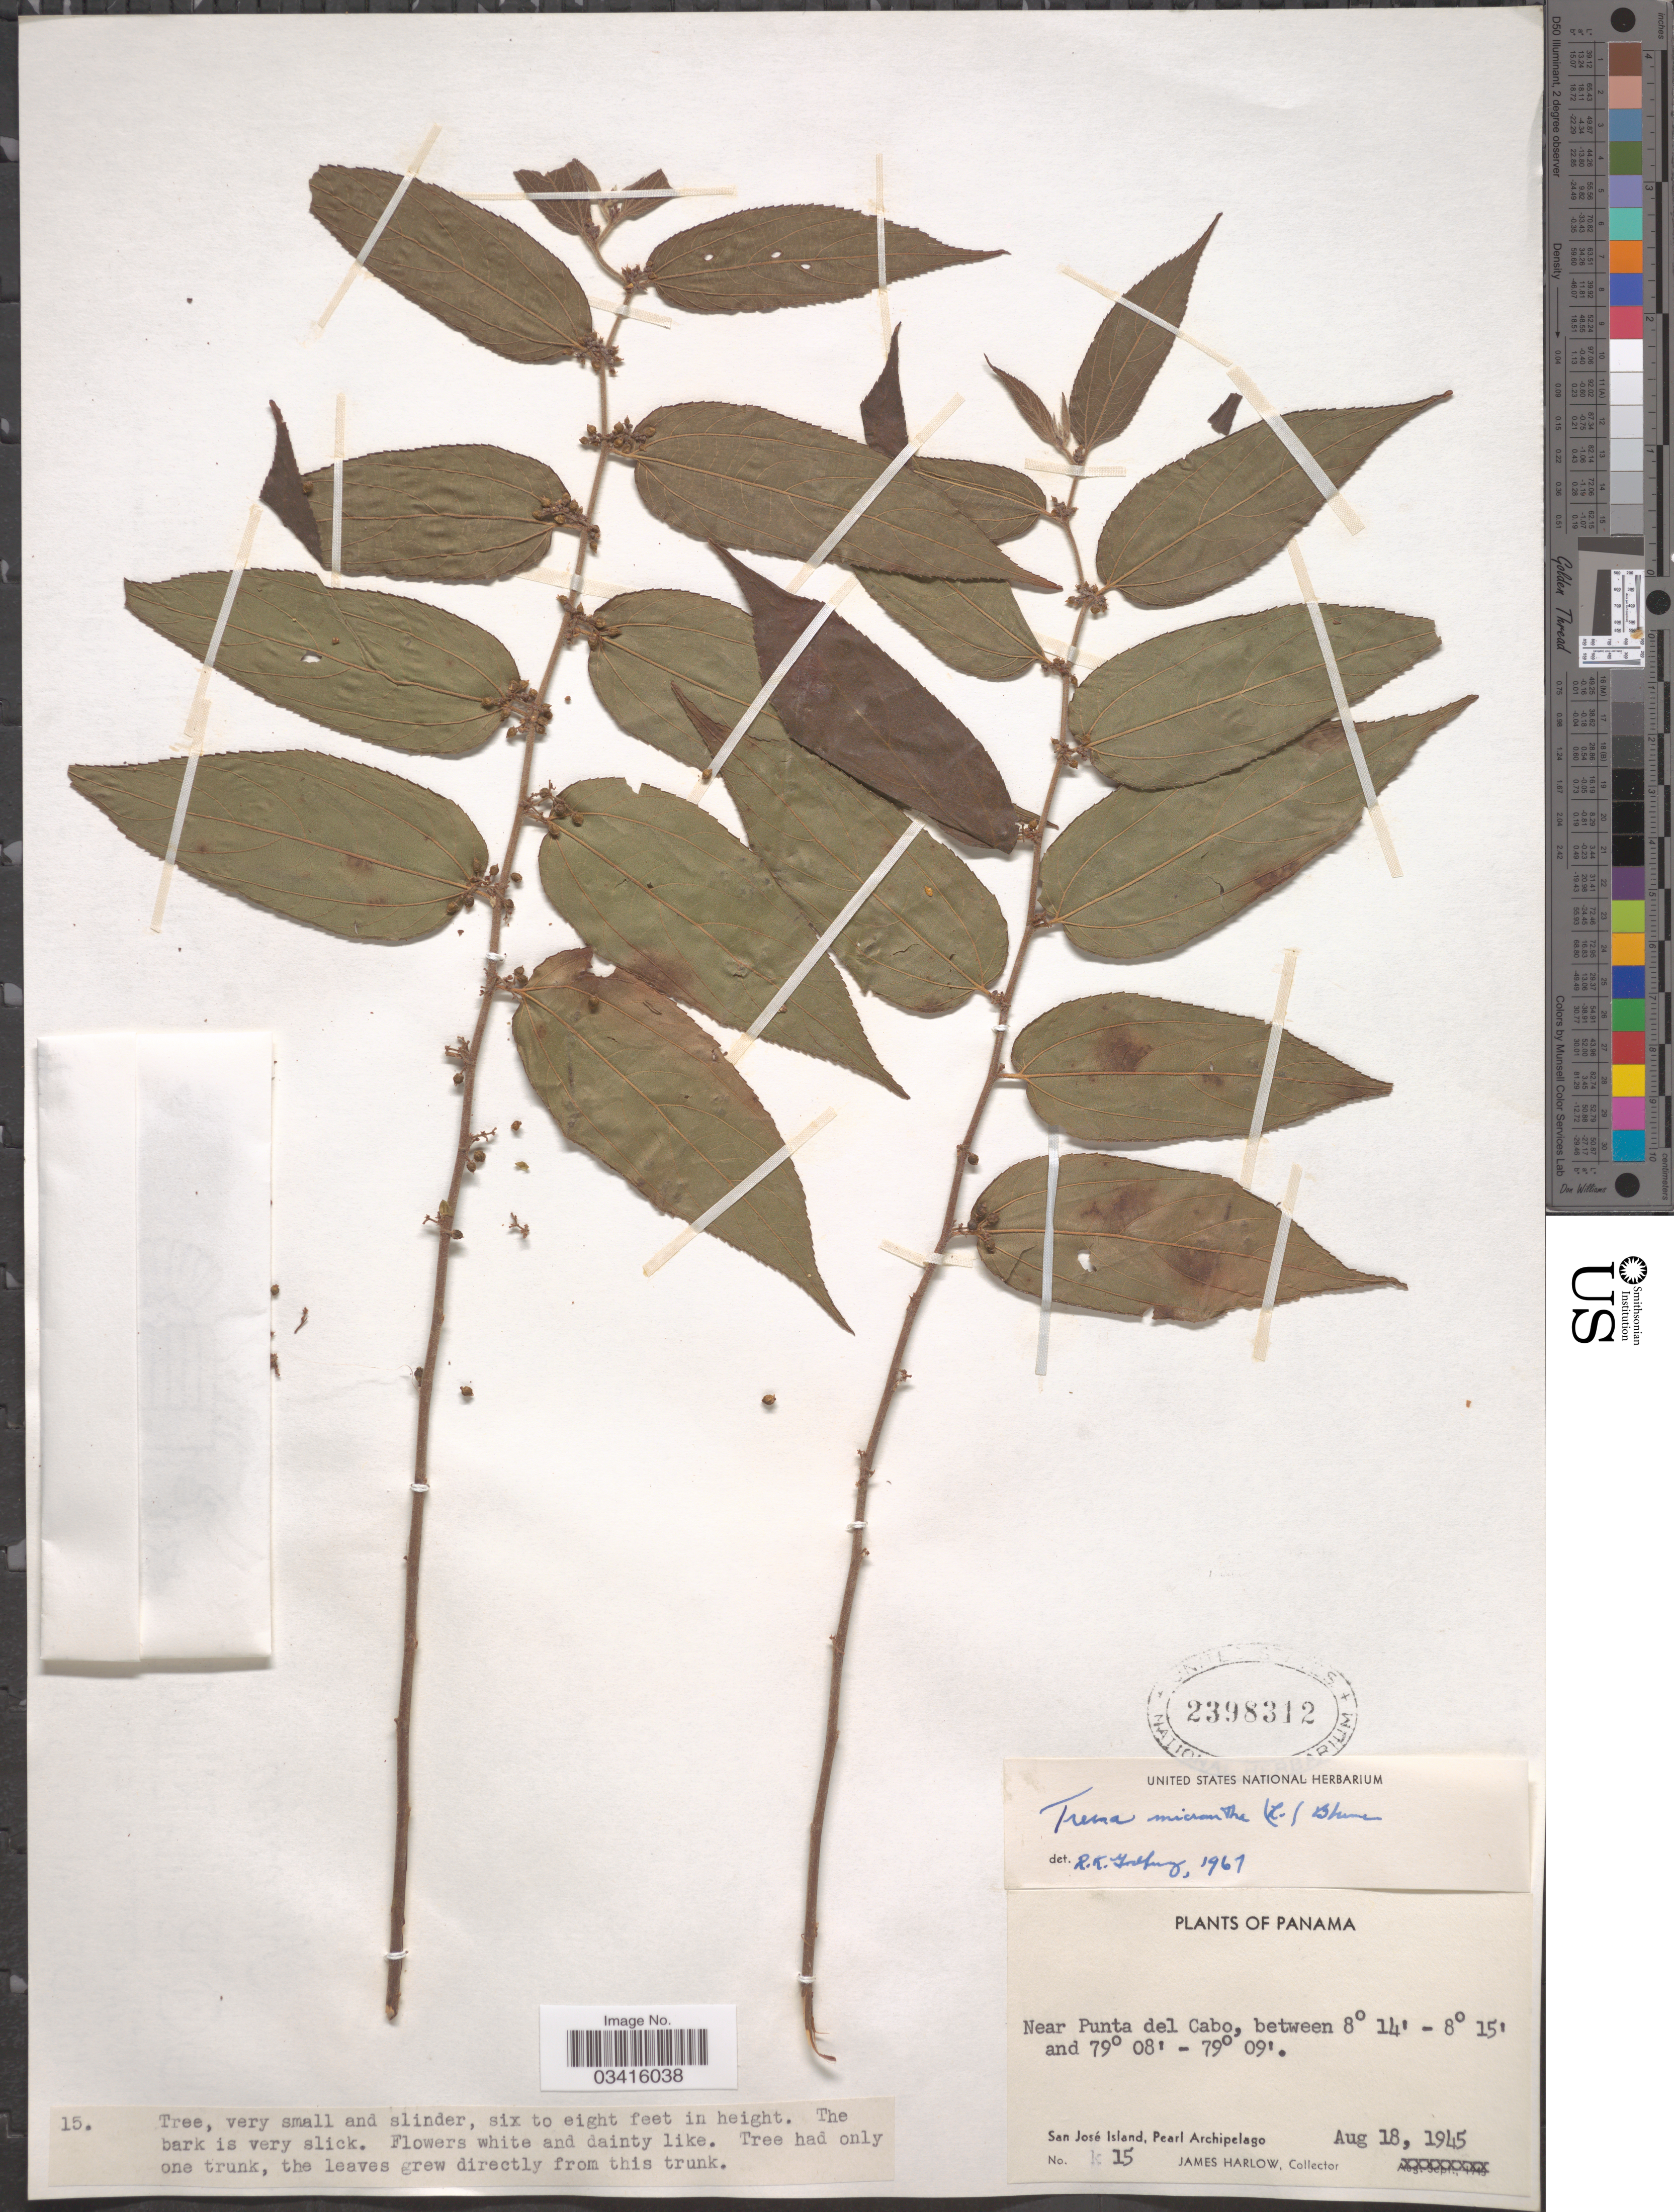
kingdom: Plantae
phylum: Tracheophyta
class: Magnoliopsida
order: Rosales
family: Cannabaceae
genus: Trema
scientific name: Trema micranthum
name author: (L.) Blume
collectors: J. Harlow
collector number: k15?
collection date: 1945-08-18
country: Panama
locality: San José Island, Pearl Archipelago. Near Punta del Cabo.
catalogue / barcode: US 2398312